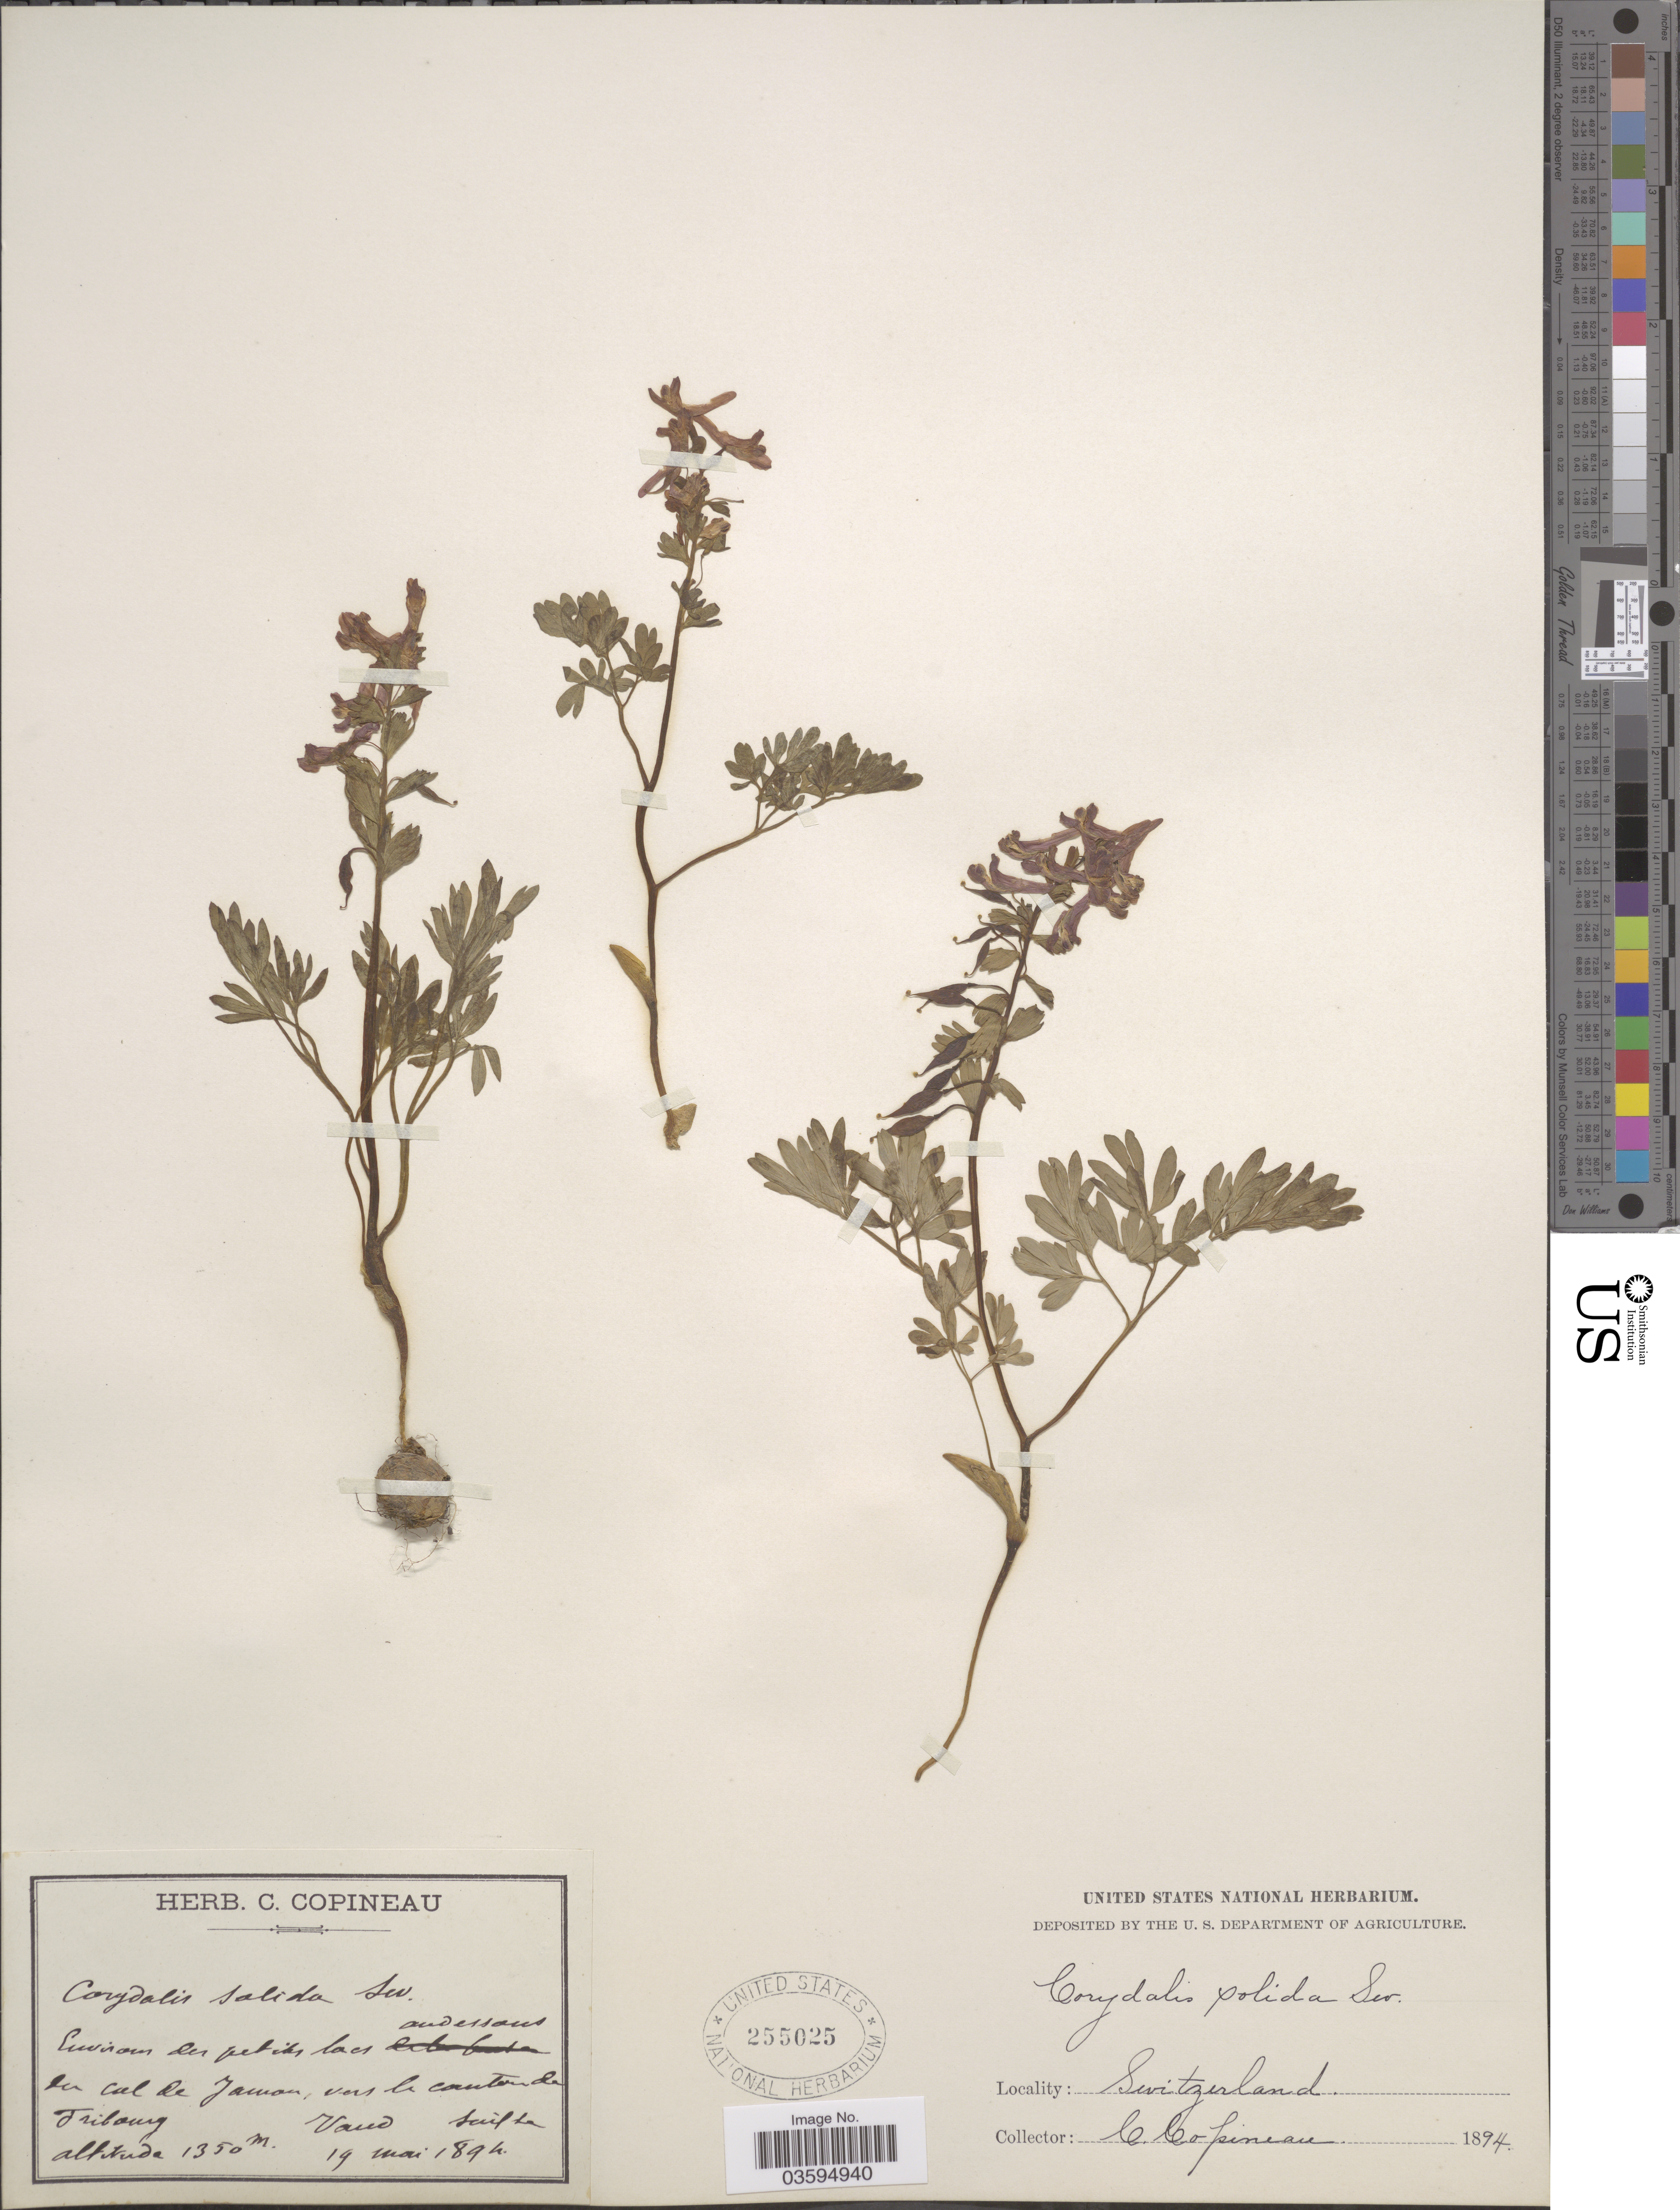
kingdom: Plantae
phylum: Tracheophyta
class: Magnoliopsida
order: Ranunculales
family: Papaveraceae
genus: Corydalis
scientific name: Corydalis solida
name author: (L.) Clairv.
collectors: C. Copineau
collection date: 1894-05-19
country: Switzerland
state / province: Fribourg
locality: In cal de Jamon, vers le canton de Fribourg.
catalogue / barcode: US 255025